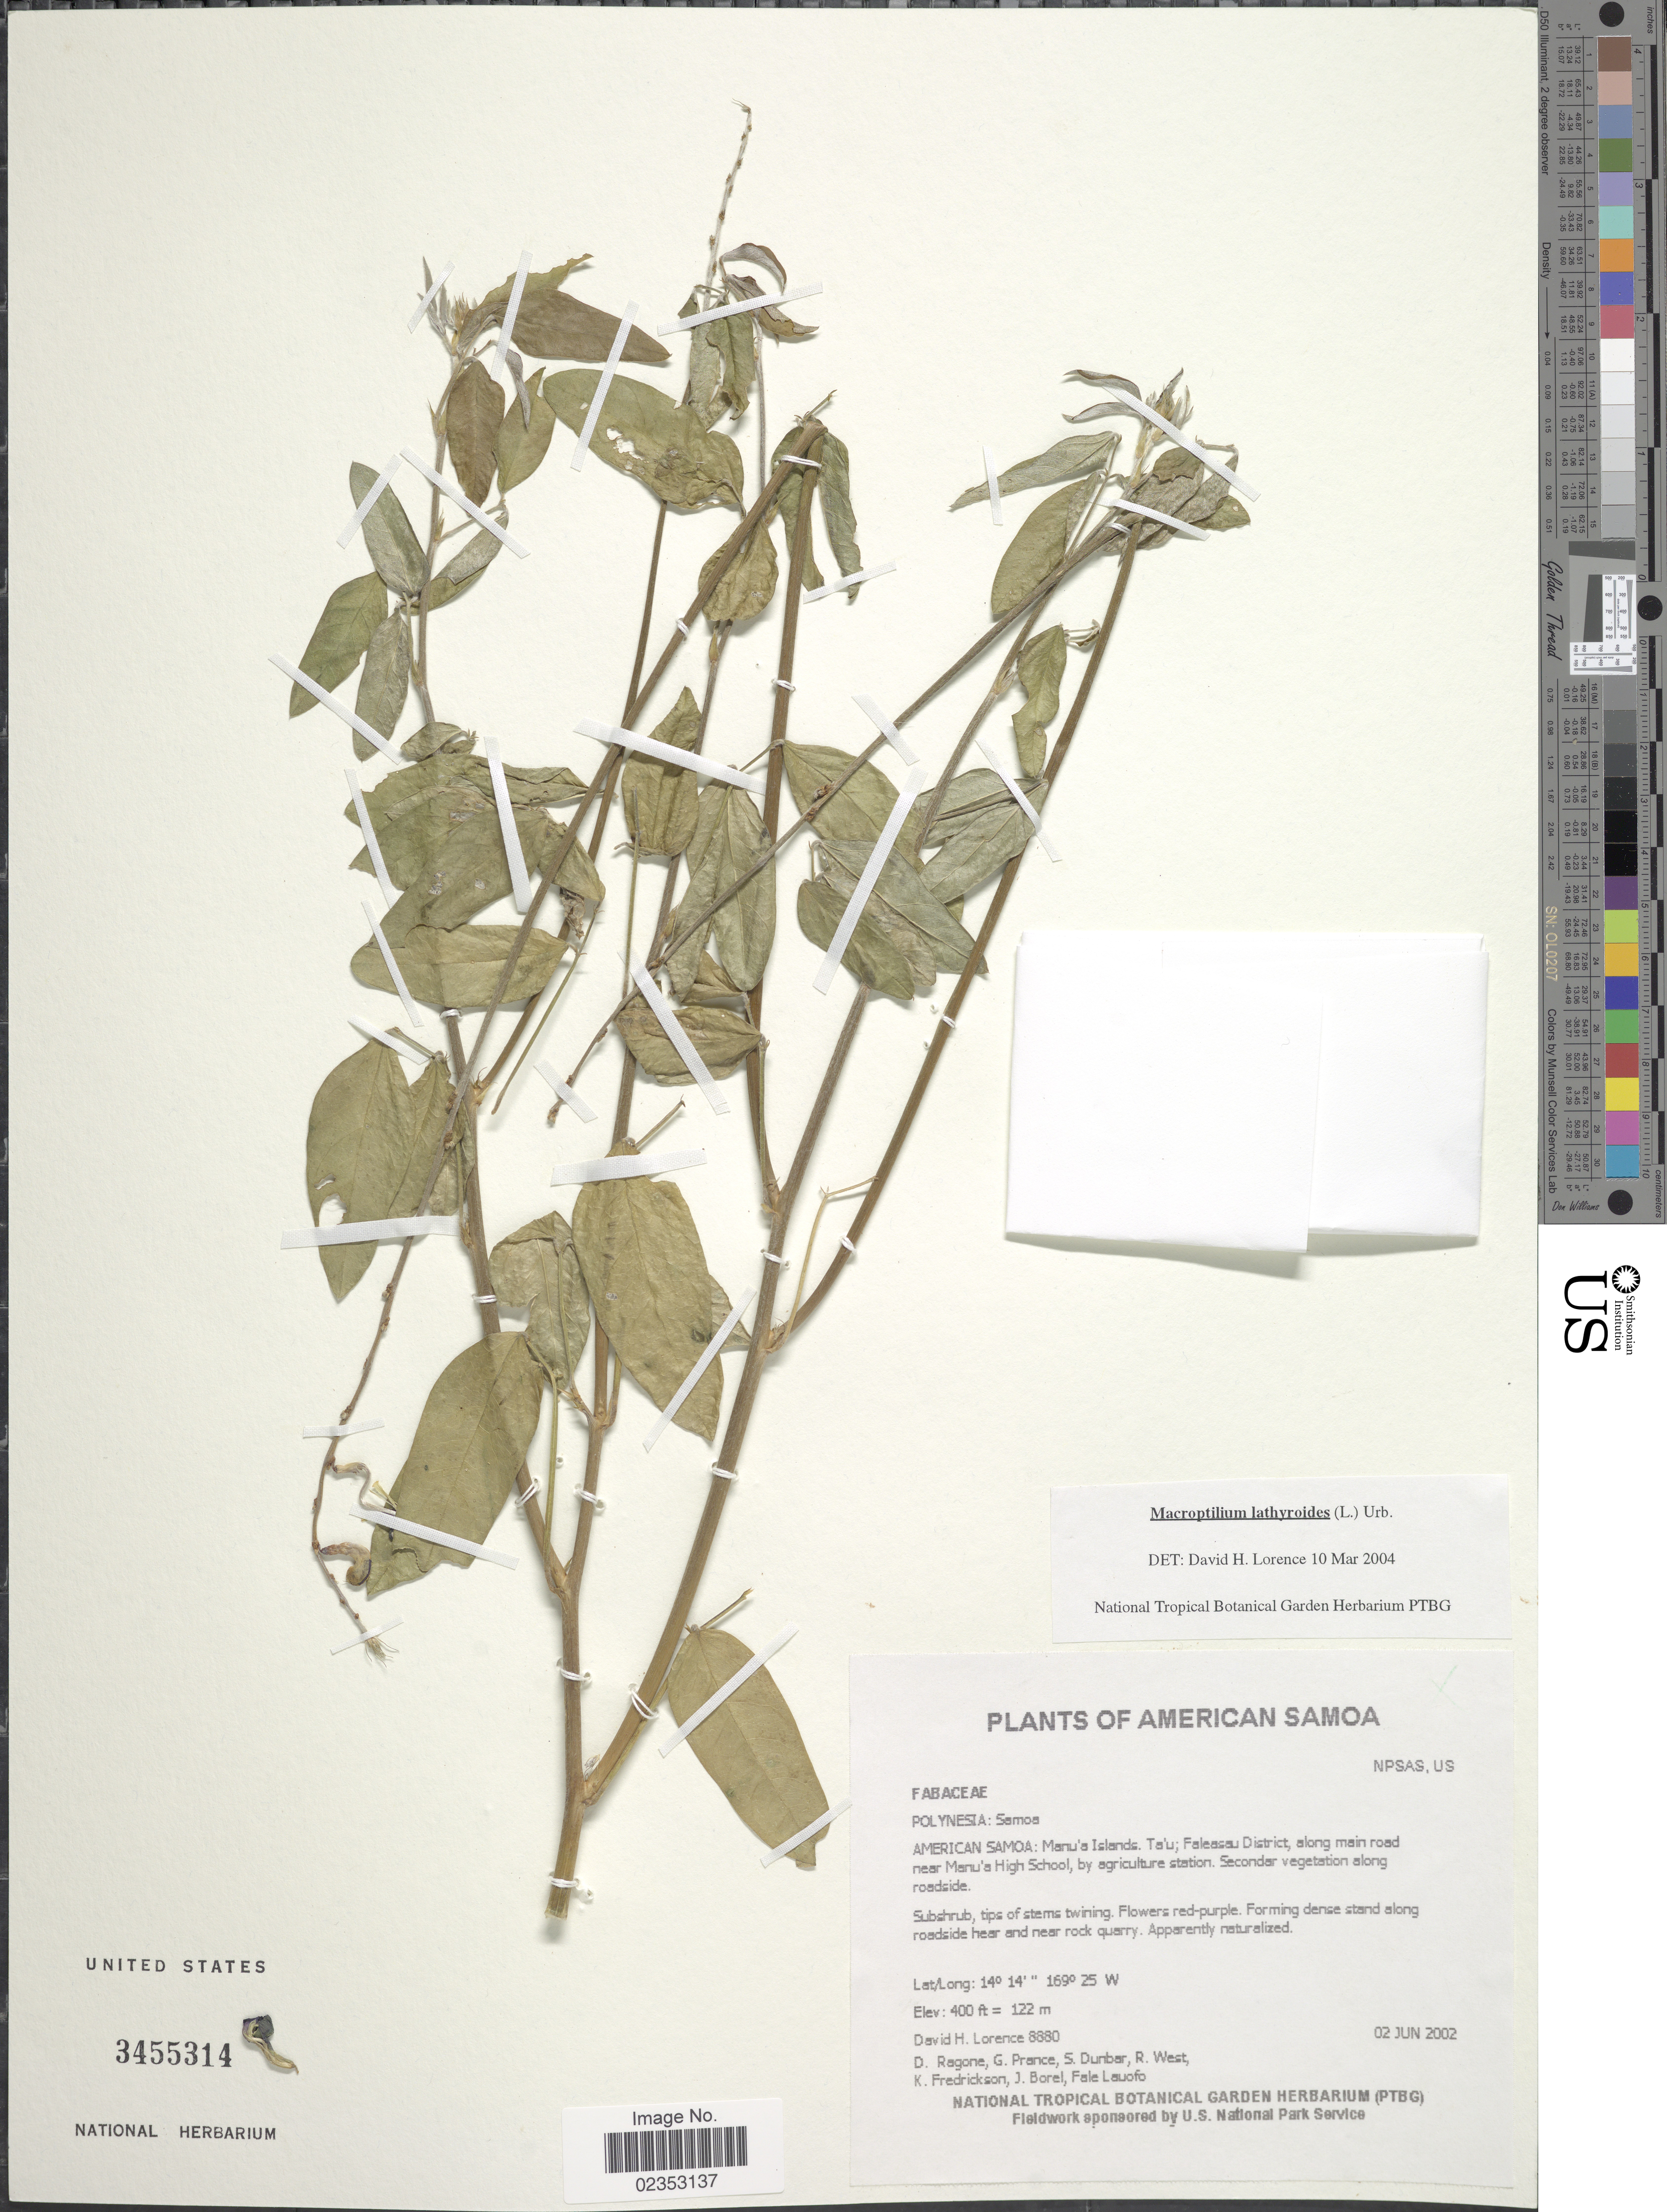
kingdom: Plantae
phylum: Tracheophyta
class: Magnoliopsida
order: Fabales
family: Fabaceae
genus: Macroptilium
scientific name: Macroptilium lathyroides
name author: (L.) Urb.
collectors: D. Lorence, D. Ragone, G. T. Prance, S. Dunbar & et al.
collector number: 8880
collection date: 2002-06-02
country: American Samoa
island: Tau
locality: Polynesia: Samoa. Manu's Islands. Ta'u; Faleasau District, along main road near Manu's High School, by agriculture station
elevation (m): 122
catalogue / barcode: US 3455314